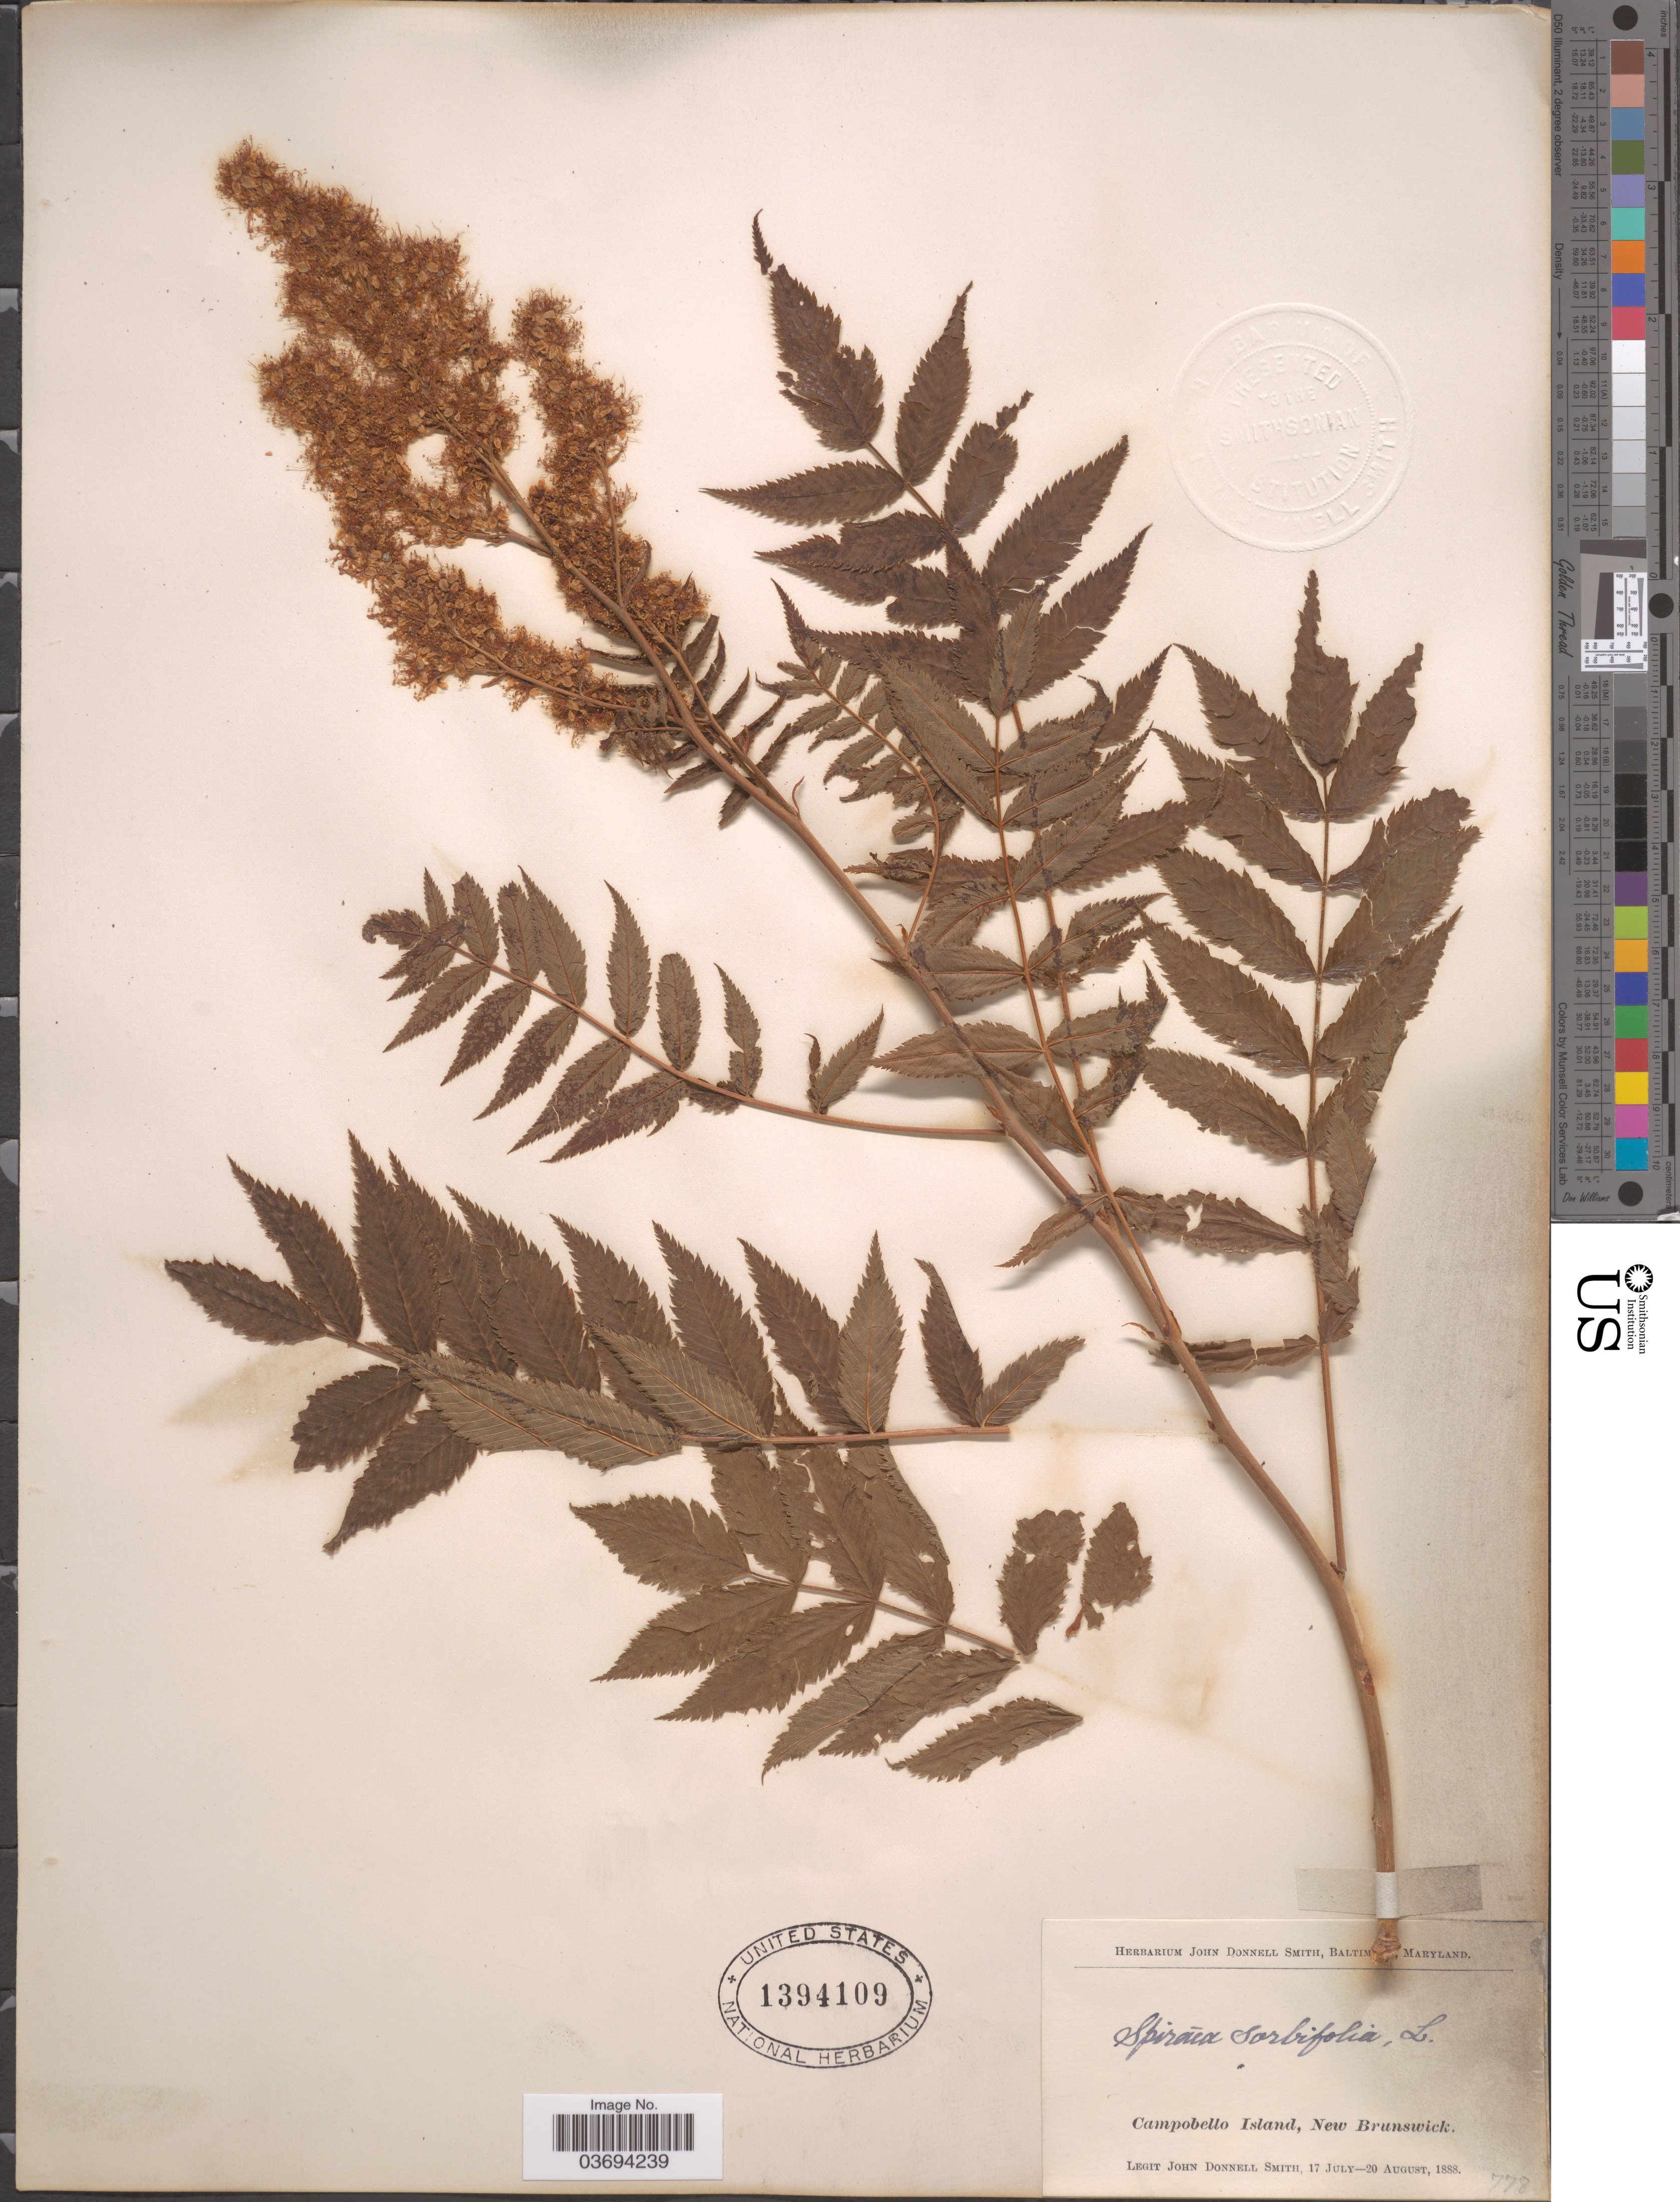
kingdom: Plantae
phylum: Tracheophyta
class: Magnoliopsida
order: Rosales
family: Rosaceae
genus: Sorbaria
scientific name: Sorbaria sorbifolia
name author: (L.) A. Braun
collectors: J. Donnell Smith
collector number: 778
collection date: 1888-07-17/1888-08-20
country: Canada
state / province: New Brunswick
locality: Campobello Island.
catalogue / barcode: US 1394109